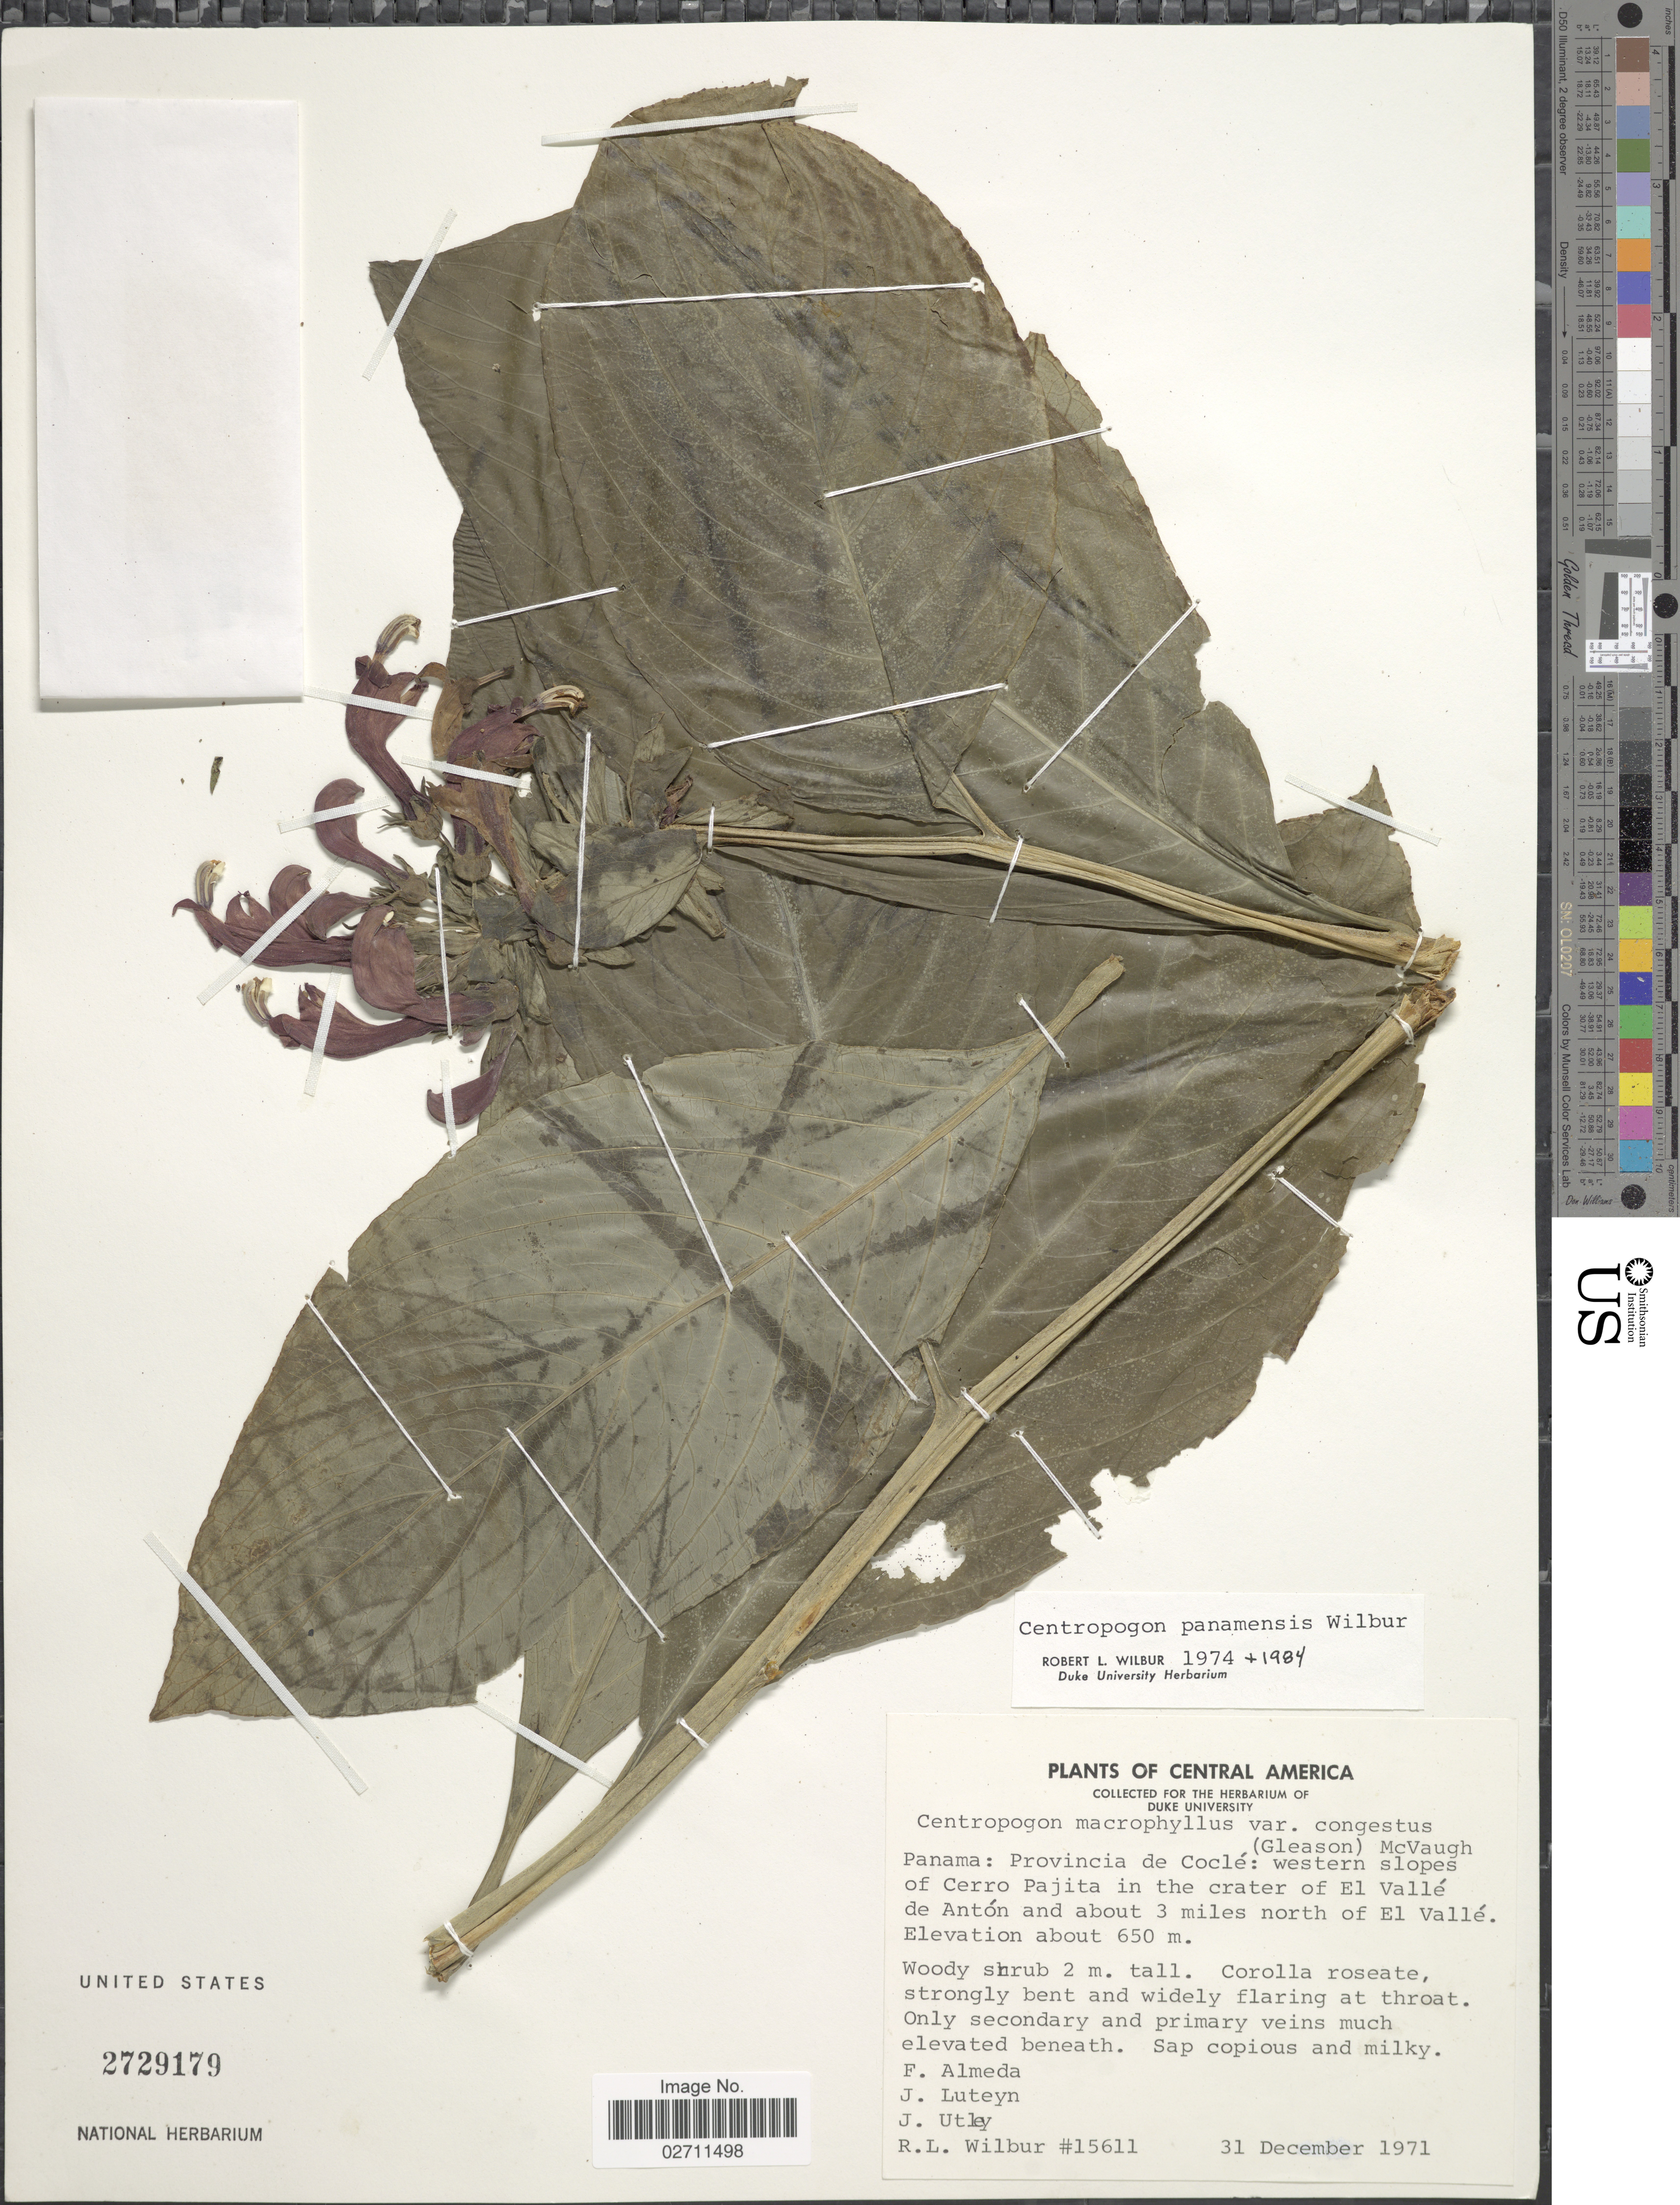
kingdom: Plantae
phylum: Tracheophyta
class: Magnoliopsida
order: Asterales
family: Campanulaceae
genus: Centropogon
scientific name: Centropogon panamensis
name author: Wilbur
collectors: F. Almeda, J. L. Luteyn, J. Utley & R. L. Wilbur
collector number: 15611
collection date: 1971-12-31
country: Panama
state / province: Coclé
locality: Western slopes of Cerra Pajita in the crater of El Valle de Anton and about 3 miles north of El Valle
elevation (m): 650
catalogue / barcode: US 2729179